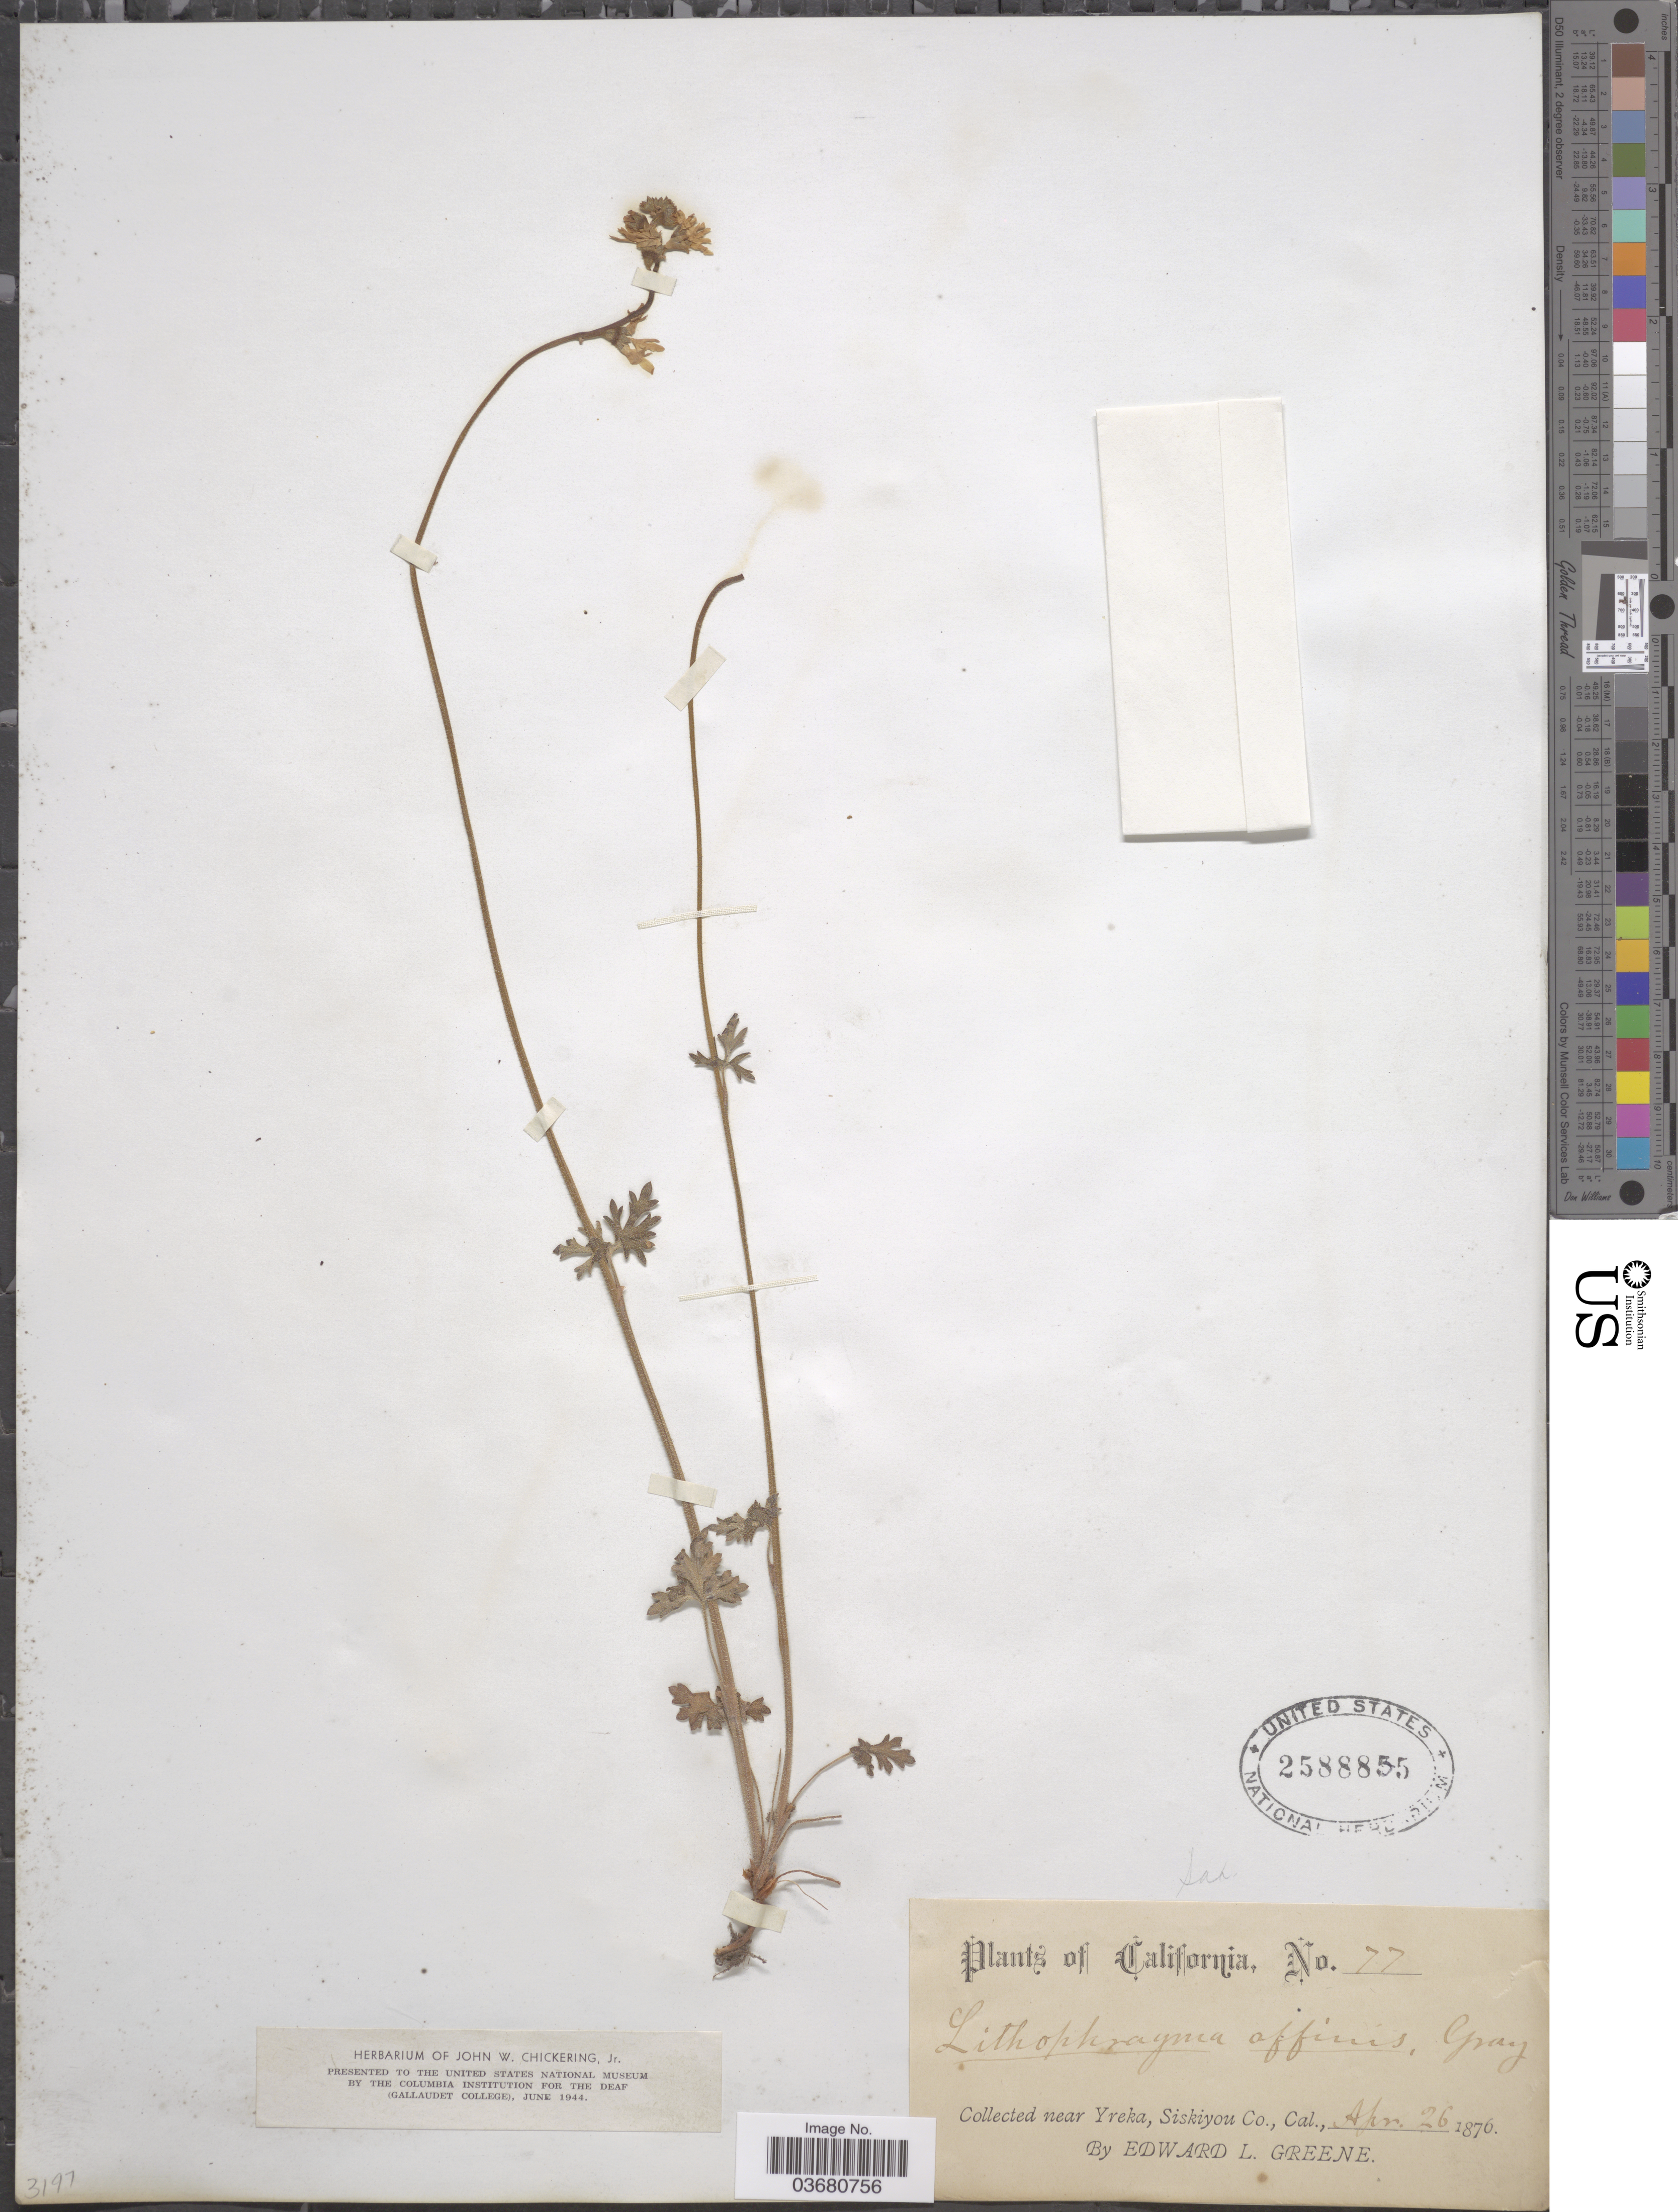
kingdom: Plantae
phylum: Tracheophyta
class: Magnoliopsida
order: Saxifragales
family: Saxifragaceae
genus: Lithophragma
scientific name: Lithophragma affine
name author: A. Gray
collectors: E. L. Greene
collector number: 77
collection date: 1876-04-26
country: United States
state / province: California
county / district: Siskiyou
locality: Near Yreka, Siskiyou Co.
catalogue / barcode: US 2588855